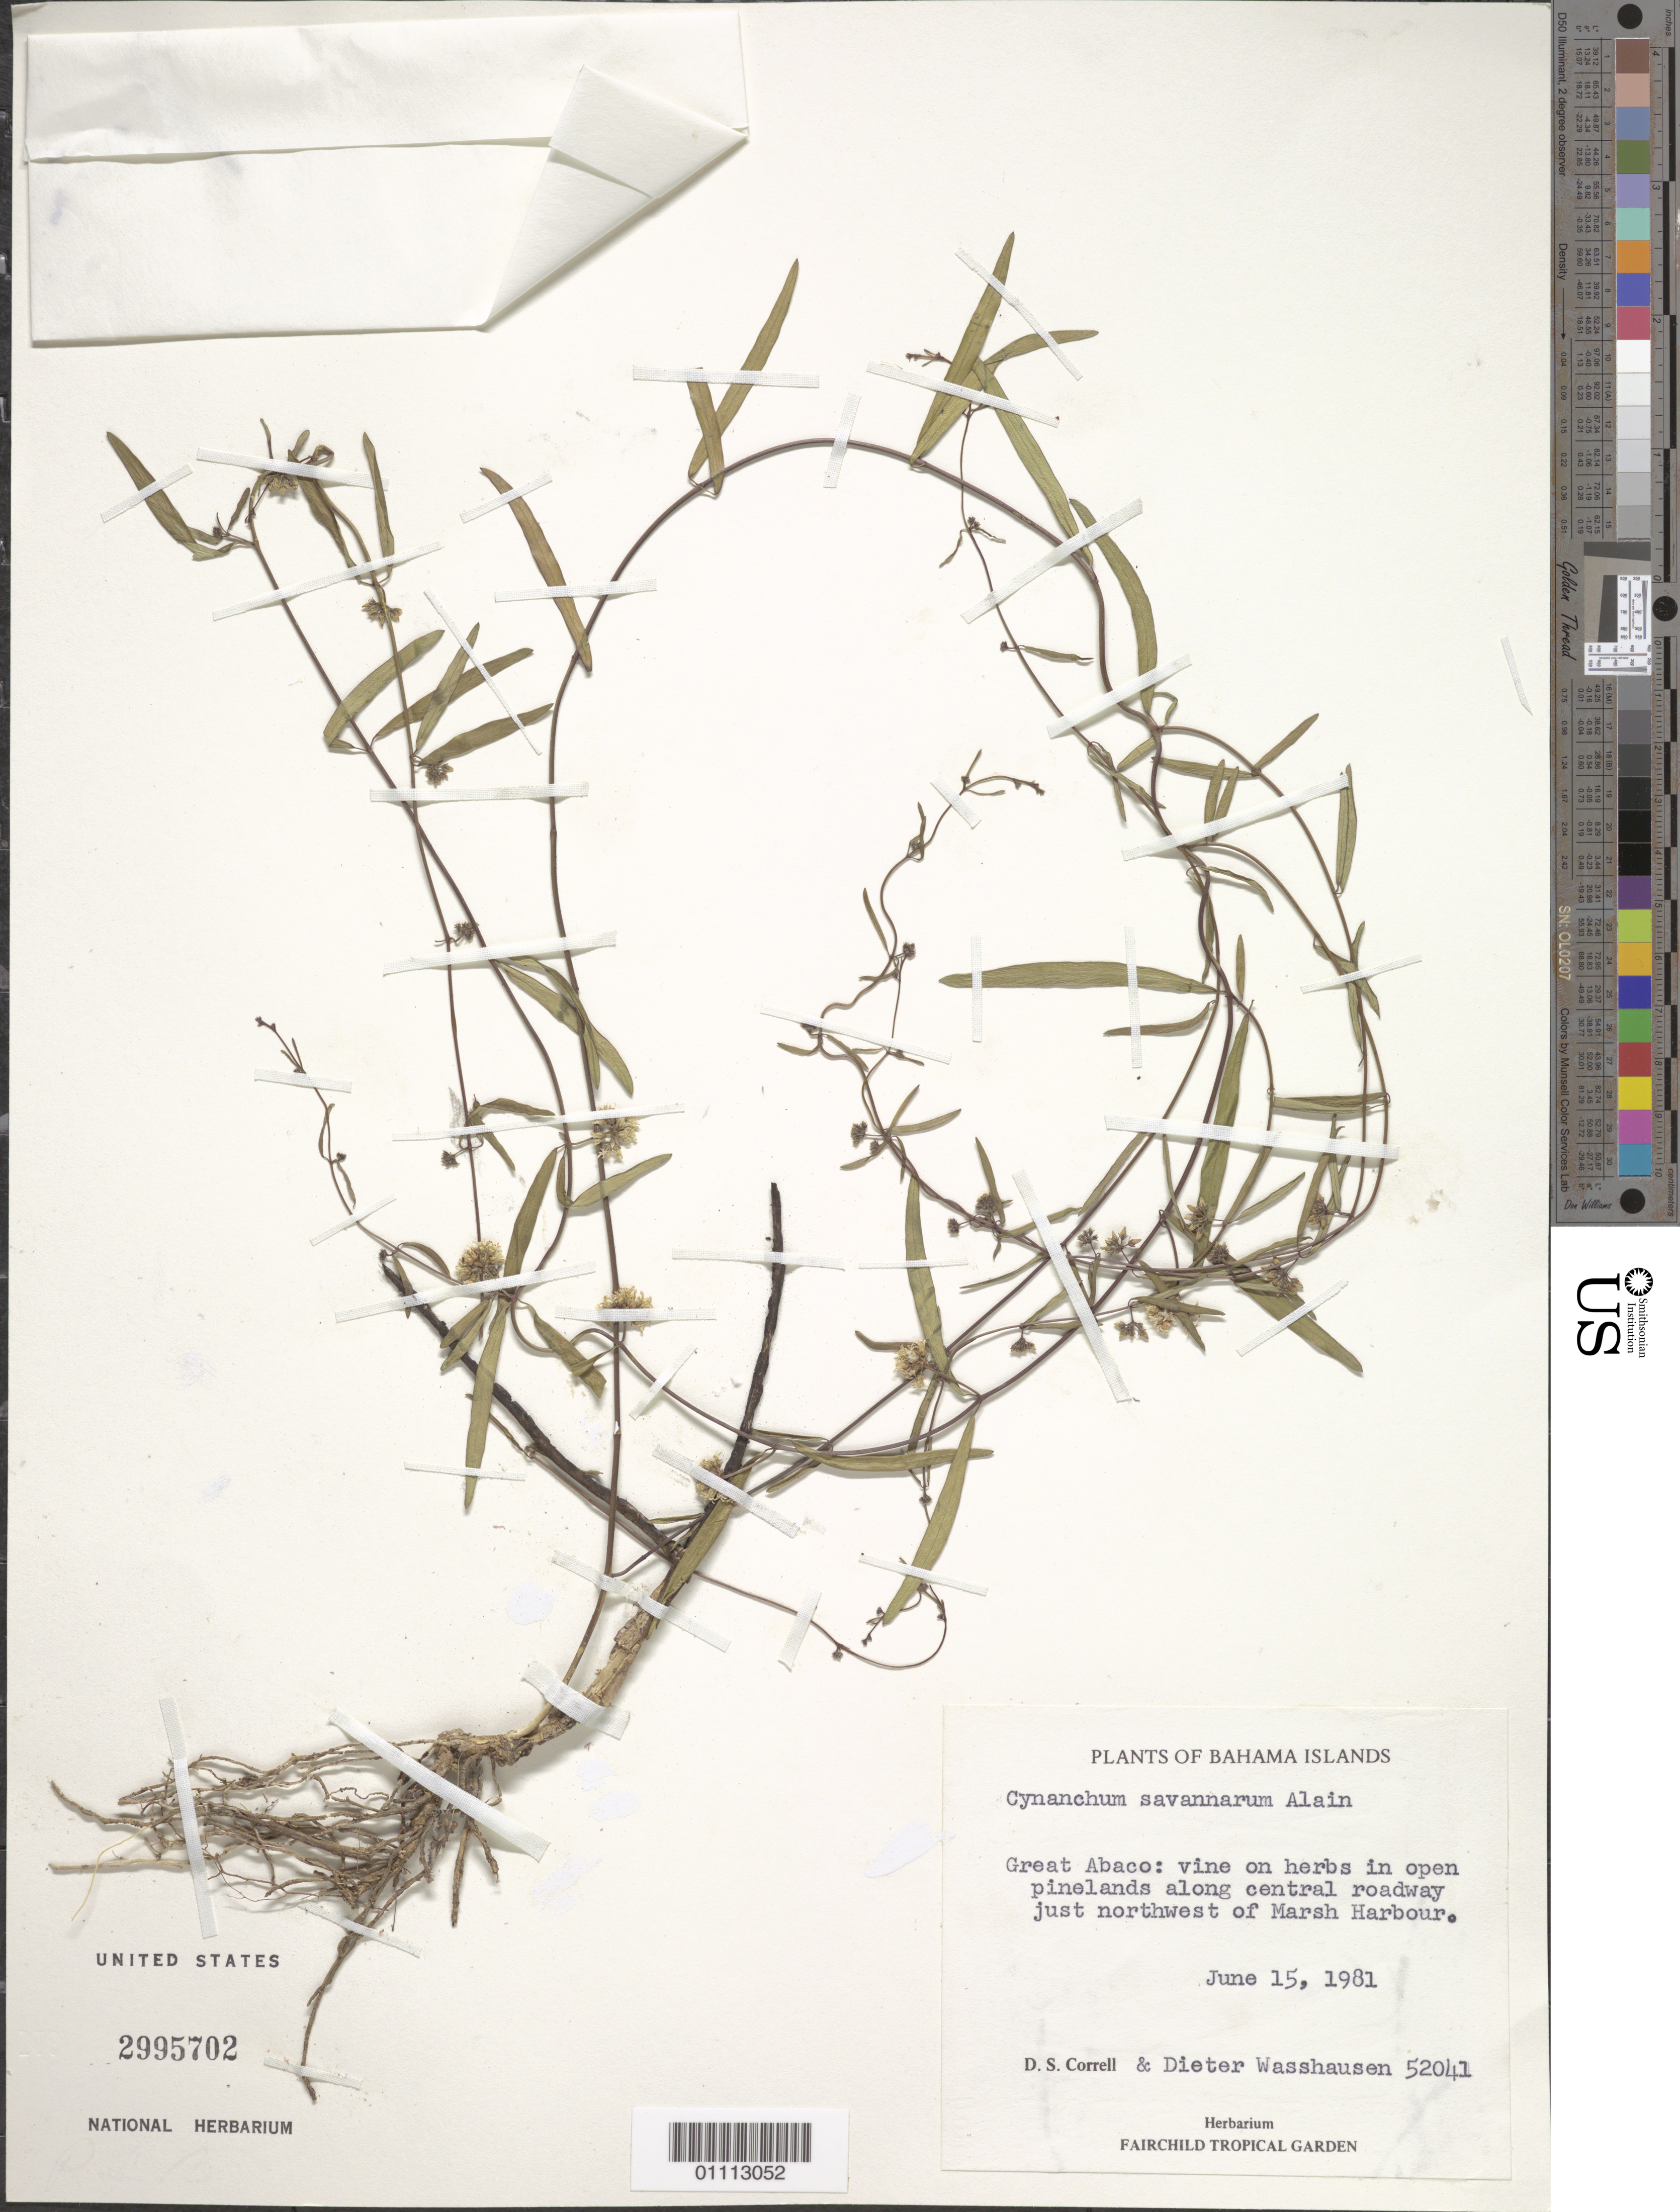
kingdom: Plantae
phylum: Tracheophyta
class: Magnoliopsida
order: Gentianales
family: Apocynaceae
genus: Cynanchum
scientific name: Cynanchum savannarum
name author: Alain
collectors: D. S. Correll & D. C. Wasshausen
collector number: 52041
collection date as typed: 15 Jun 1981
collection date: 1981-06-15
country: Bahamas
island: Great Abaco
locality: In open pinelands along central roadway just NW of Marsh Harbour.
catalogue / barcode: US 2995702